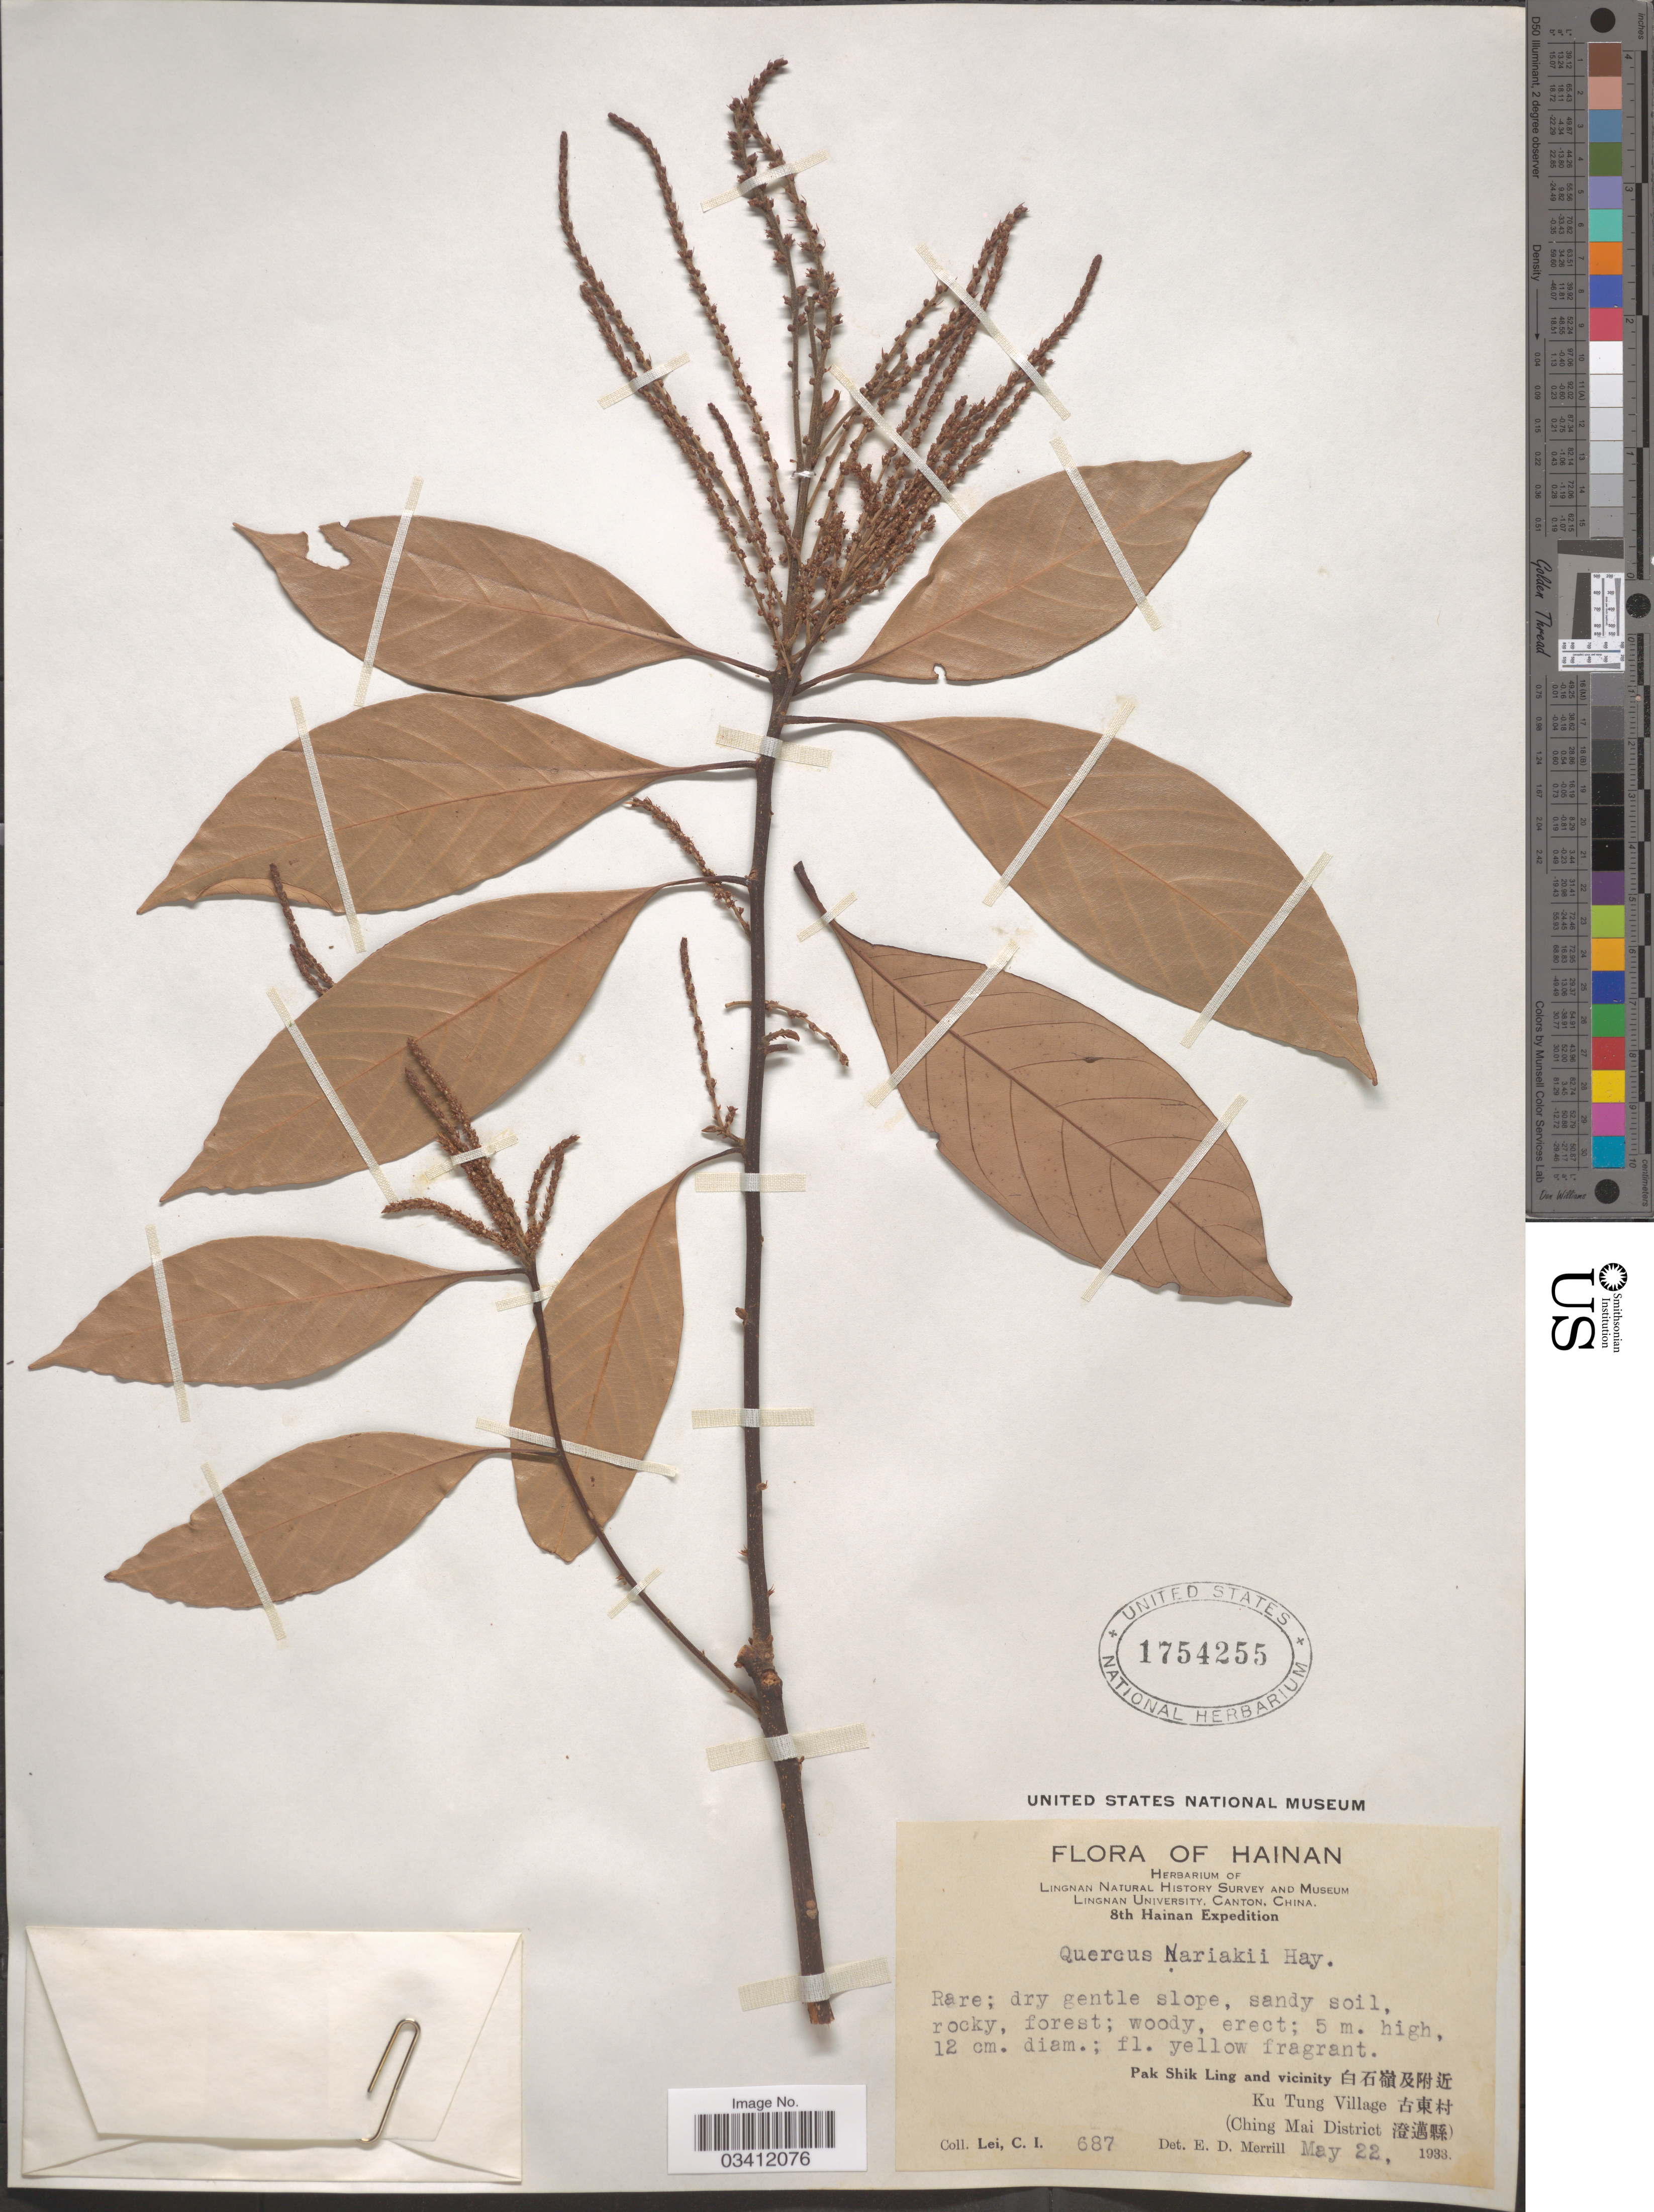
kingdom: Plantae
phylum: Tracheophyta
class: Magnoliopsida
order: Fagales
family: Fagaceae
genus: Quercus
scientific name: Quercus nariakii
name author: Hayata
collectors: C. I. Lei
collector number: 687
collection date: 1933-05-22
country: China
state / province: Hainan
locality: Pak Shik Ling and vicinity X. Ku Tung Village X. (Ching Mai District X).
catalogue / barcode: US 1754255